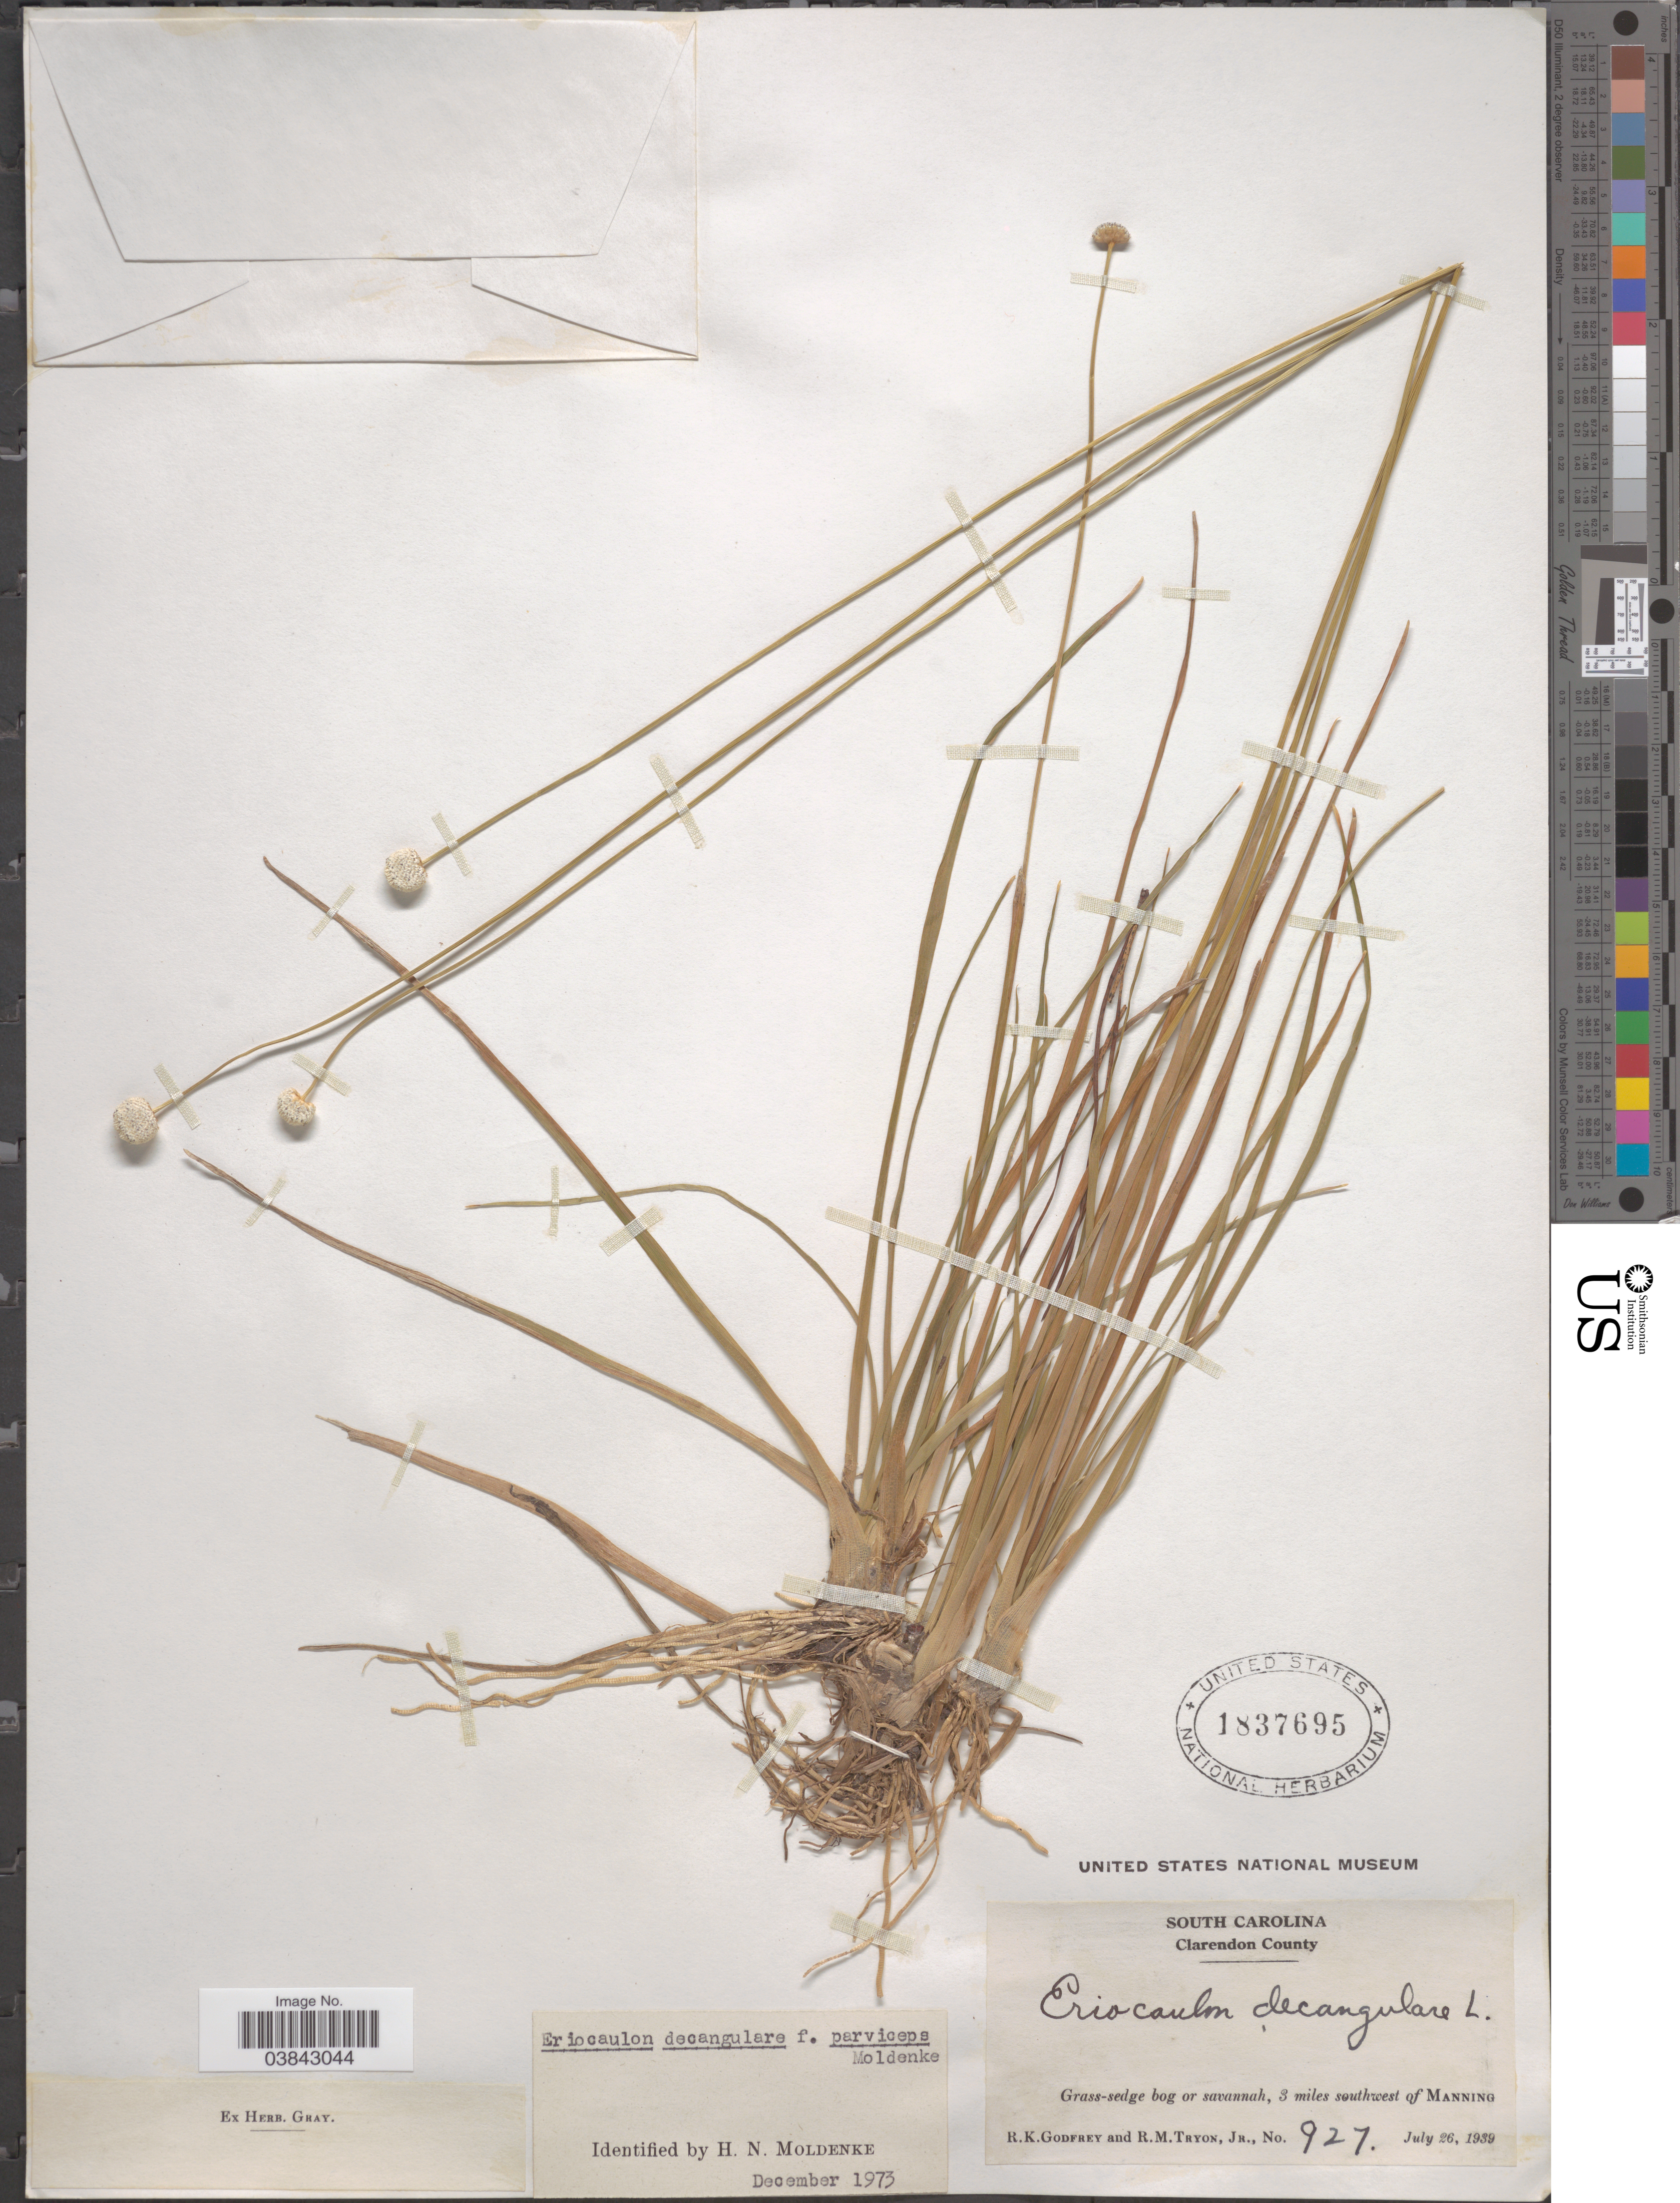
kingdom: Plantae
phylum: Tracheophyta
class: Liliopsida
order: Poales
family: Eriocaulaceae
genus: Eriocaulon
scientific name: Eriocaulon decangulare f. parviceps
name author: Moldenke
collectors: R. K. Godfrey & R. Tryon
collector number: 927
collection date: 1939-07-26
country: United States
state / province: South Carolina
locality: Clarendon County. 3 miles southwest of Manning.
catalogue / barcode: US 1837695